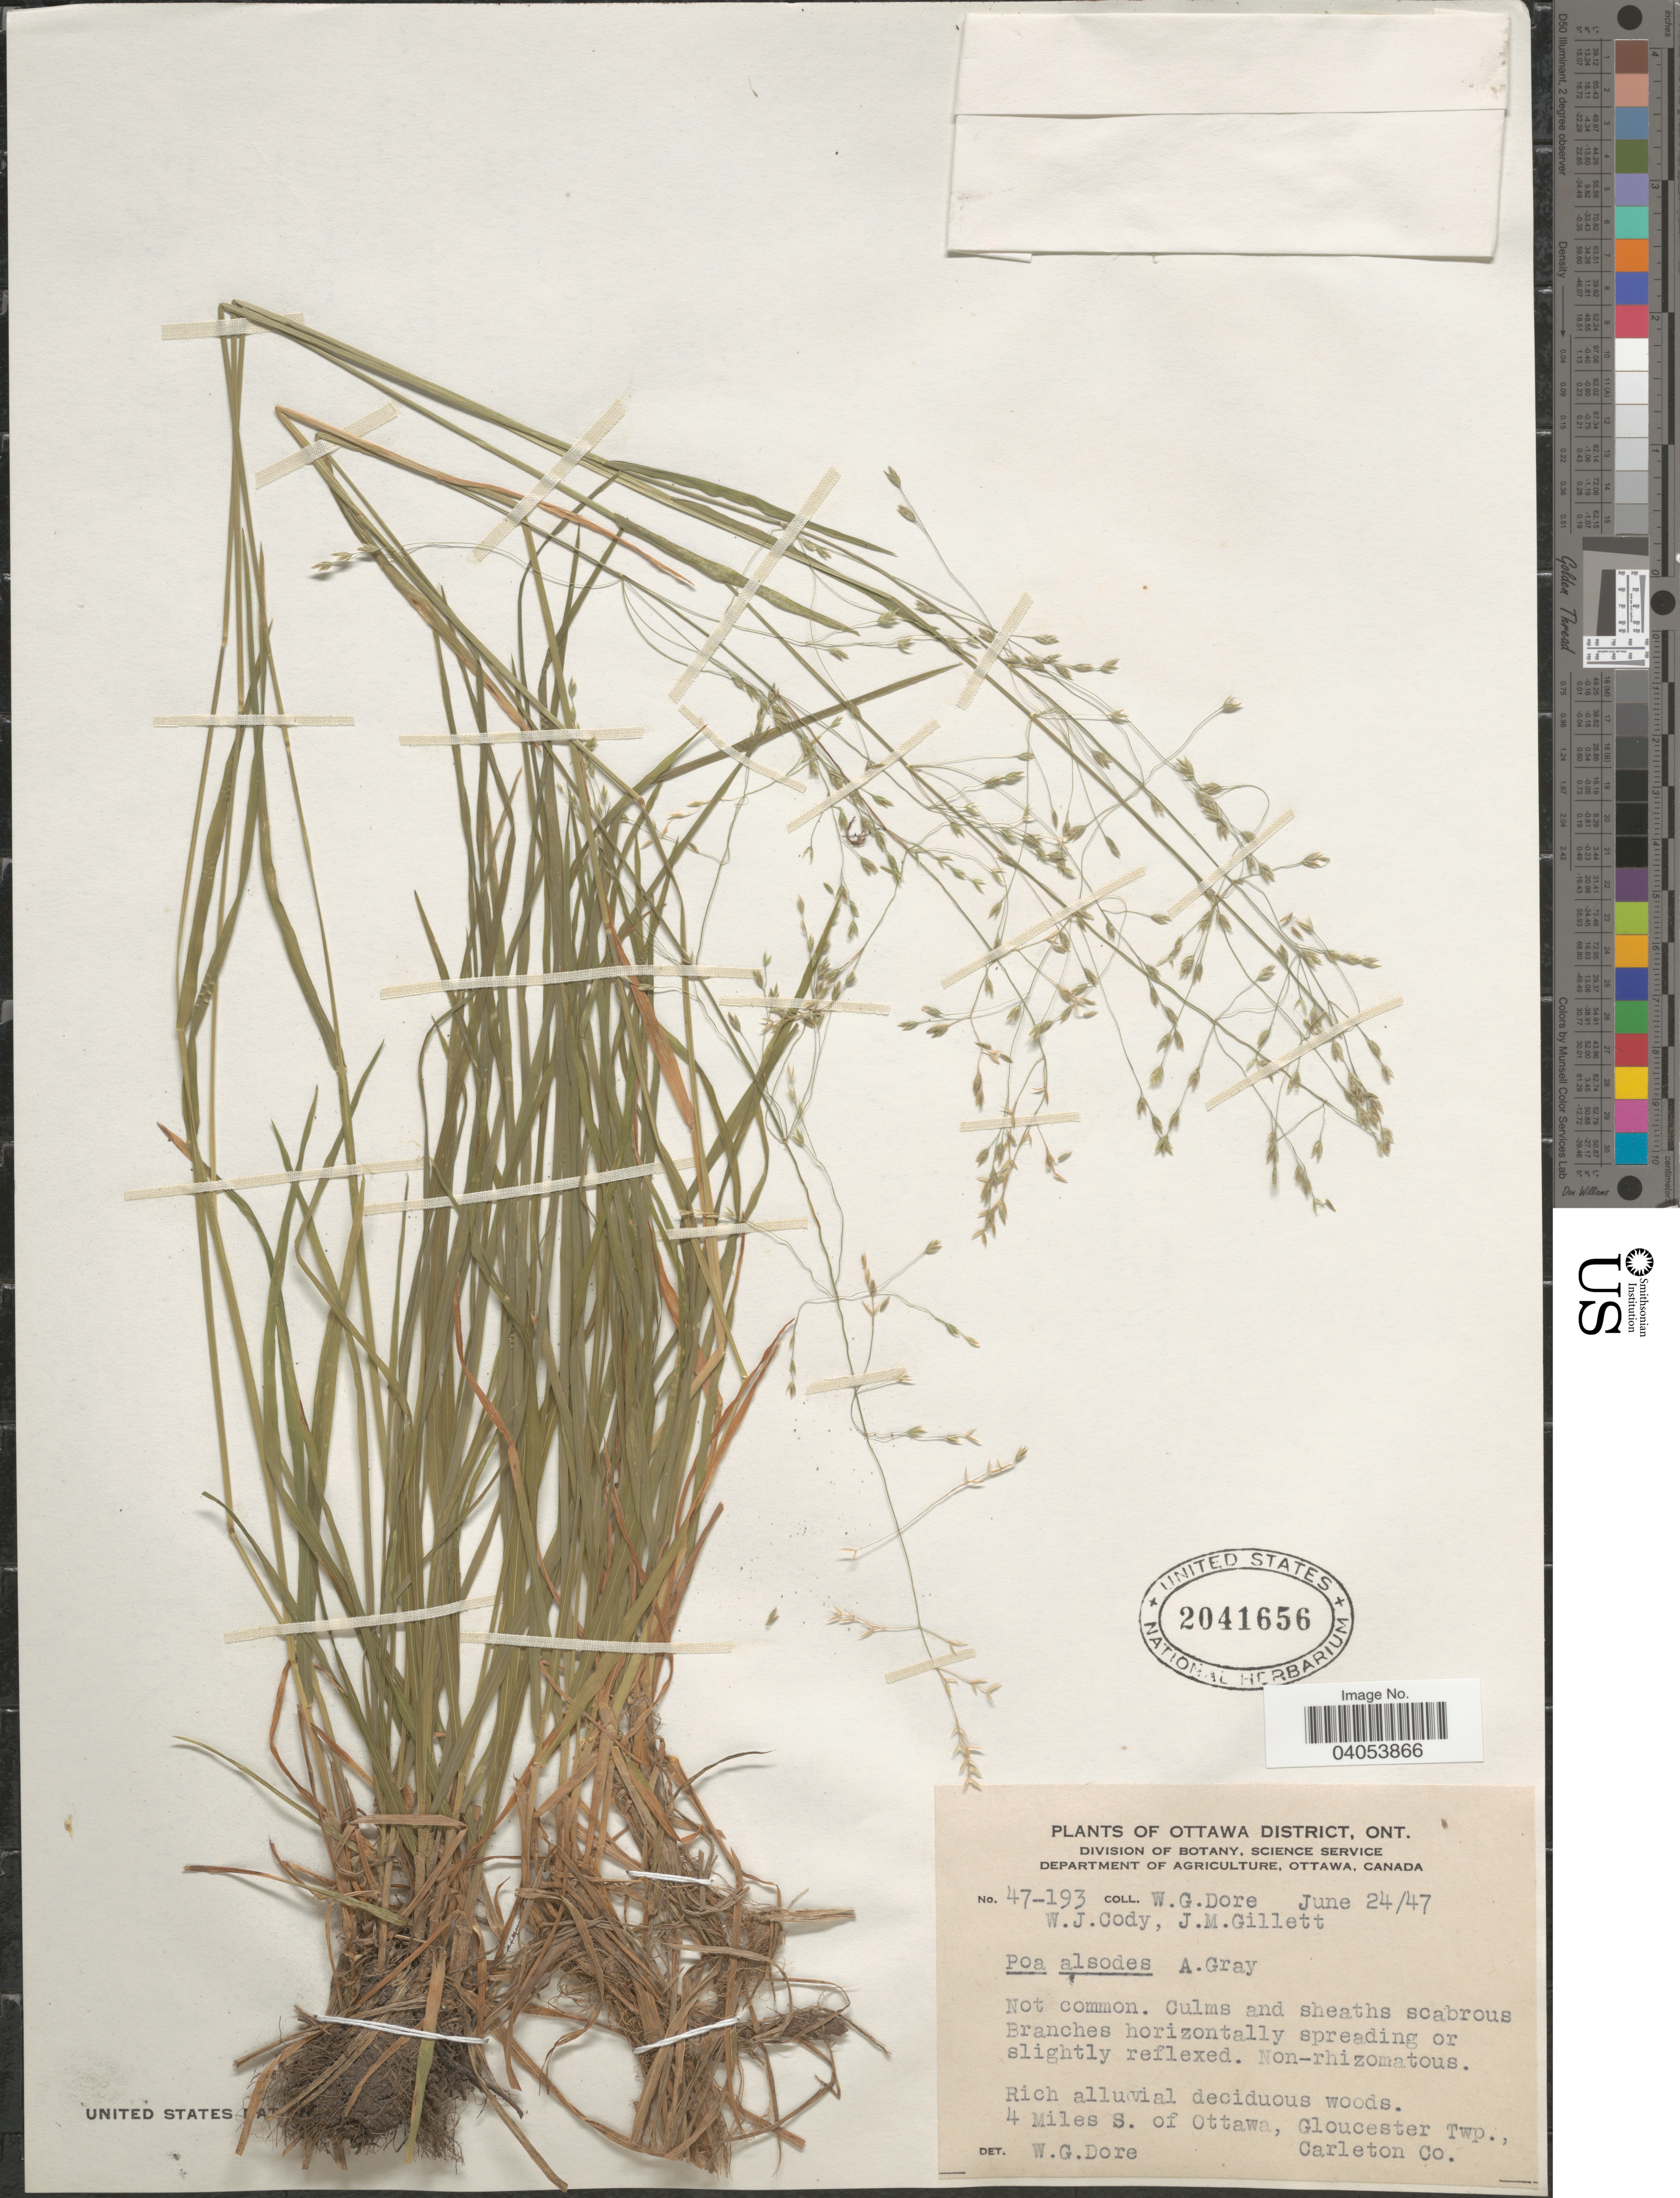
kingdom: Plantae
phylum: Tracheophyta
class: Liliopsida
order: Poales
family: Poaceae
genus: Poa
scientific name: Poa alsodes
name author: A. Gray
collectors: W. Dore, W. Cody & J. M. Gillett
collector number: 47-193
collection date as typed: Transcribed d/m/y: 24/6/47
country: Canada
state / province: Ontario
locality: Ottawa District. 4 Miles S. of Ottawa, Gloucester Twp., Carleton Co.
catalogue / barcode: US 2041656